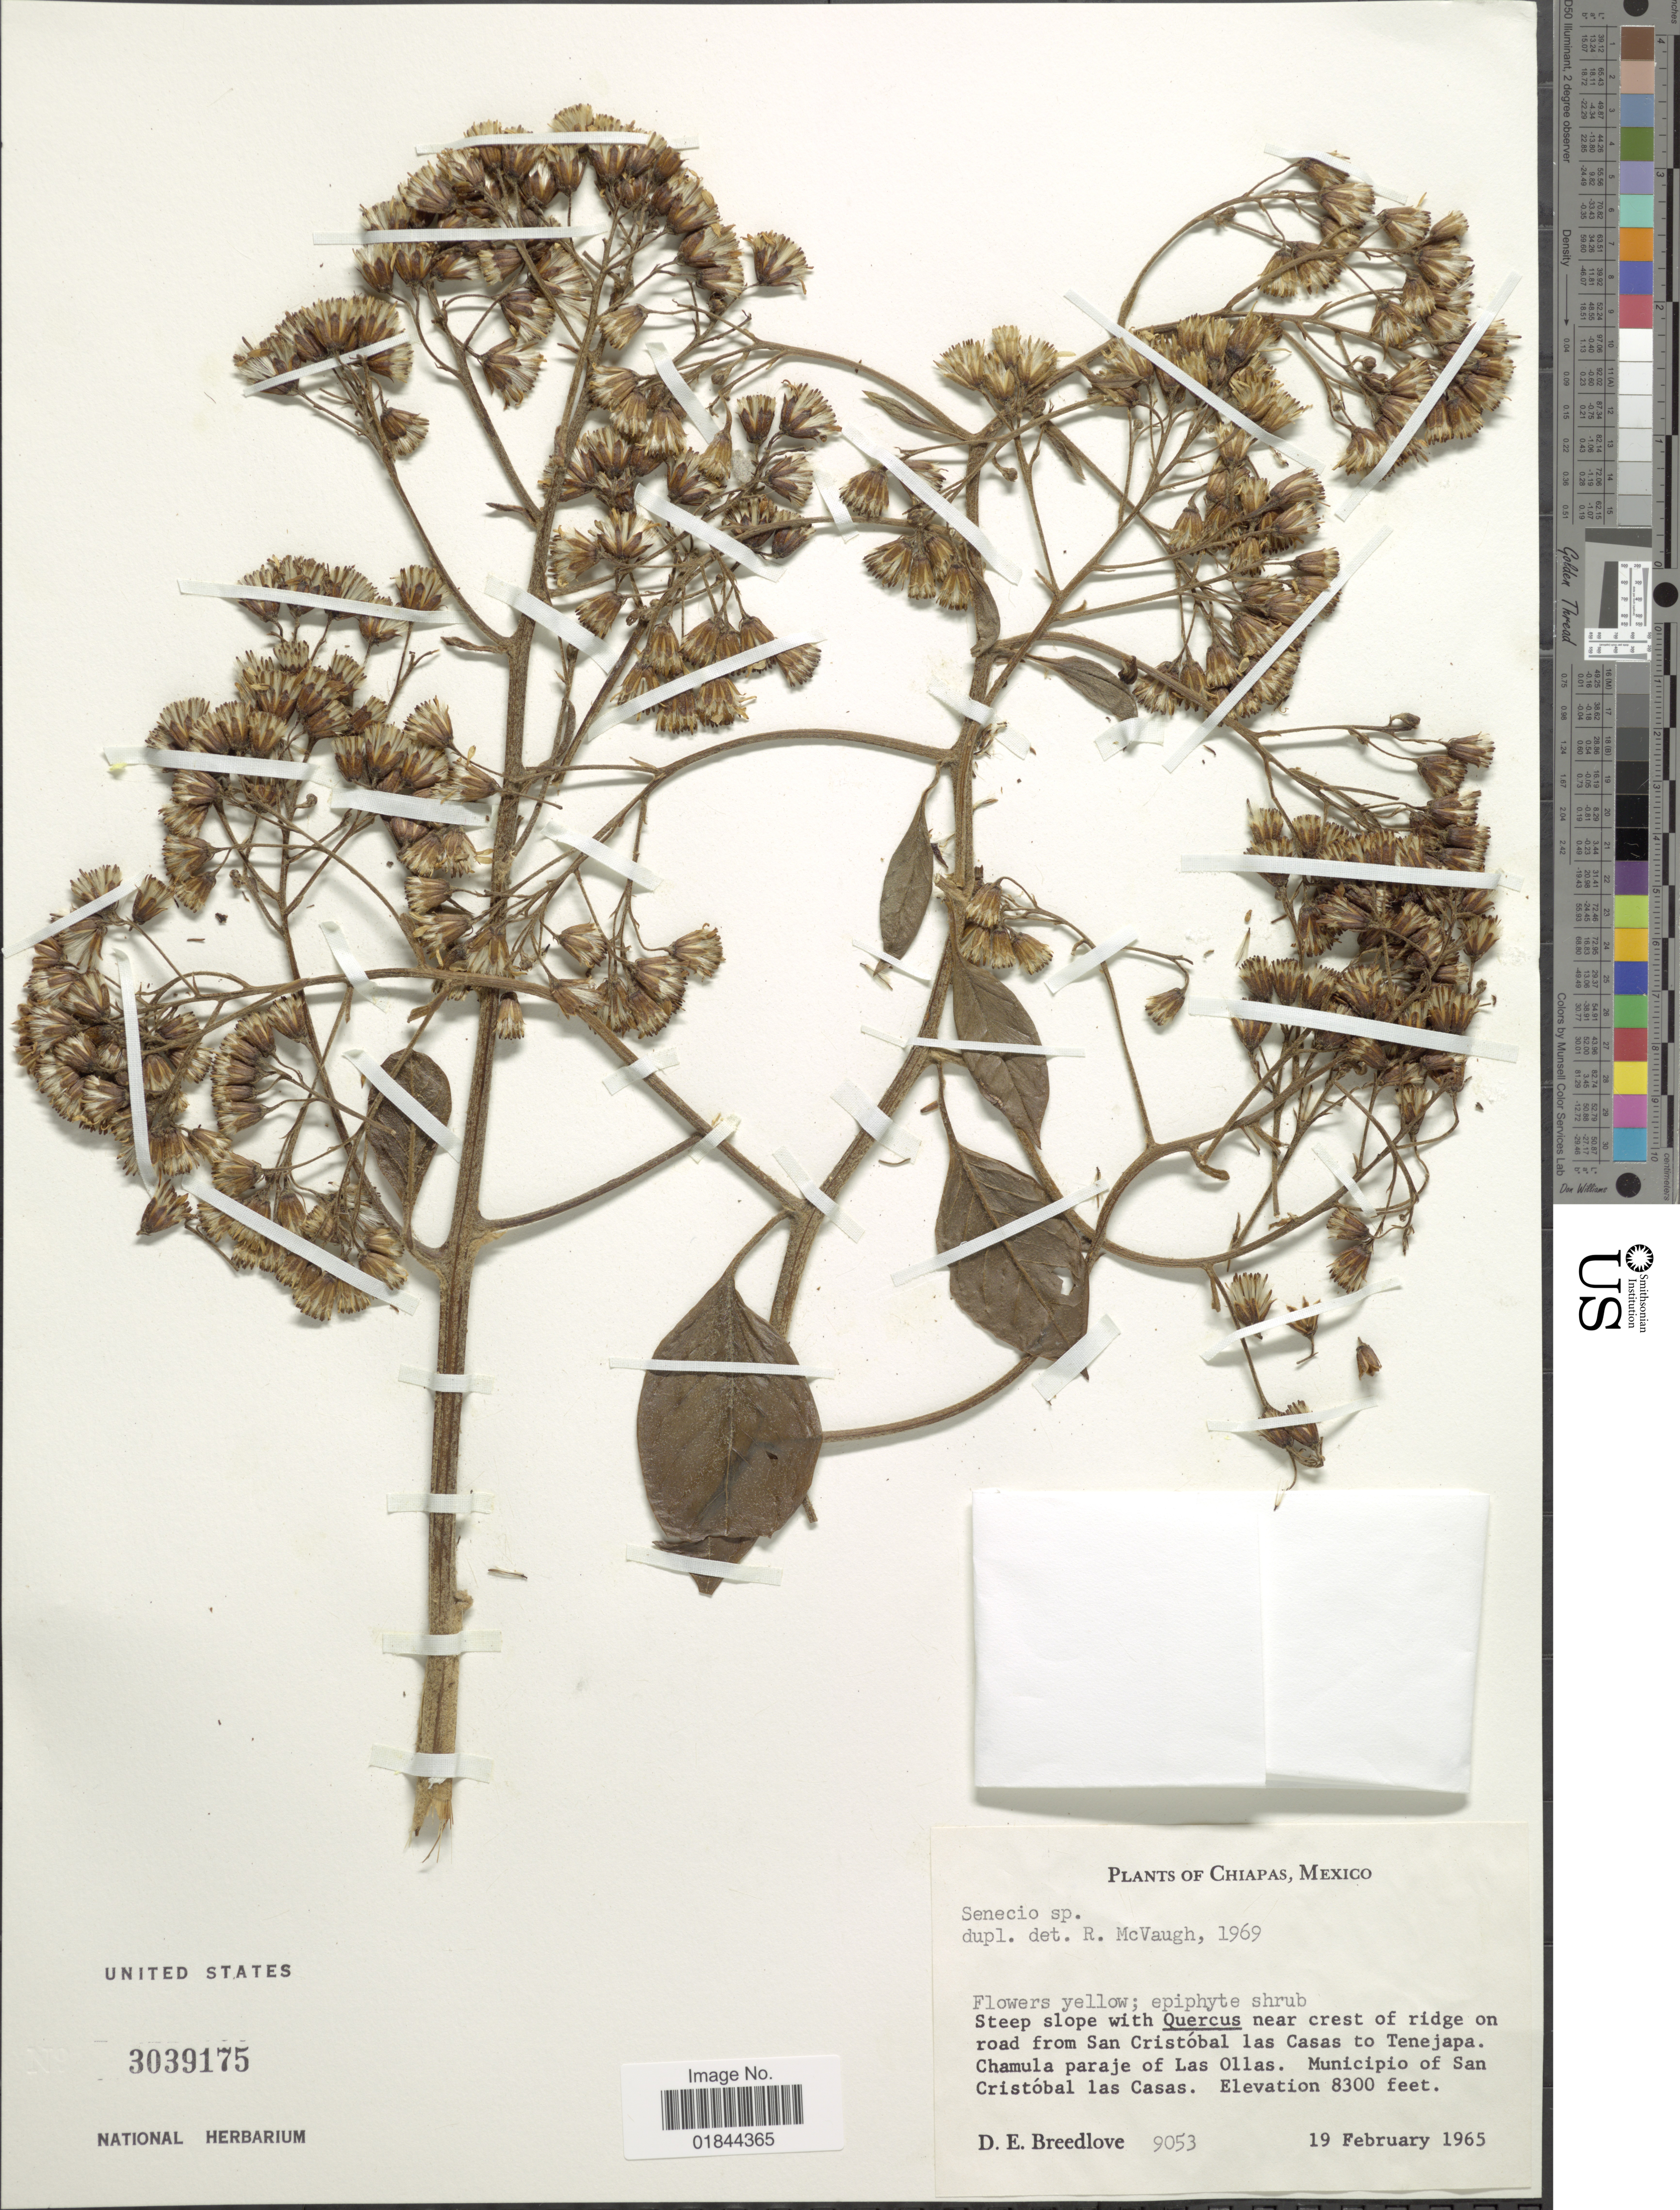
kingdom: Plantae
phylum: Tracheophyta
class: Magnoliopsida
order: Asterales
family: Asteraceae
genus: Pentacalia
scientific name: Pentacalia sp.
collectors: D. E. Breedlove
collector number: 9053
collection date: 1965-02-19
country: Mexico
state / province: Chiapas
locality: Steep slope with Quercus near crest of ridge on road from San Cristobal las Casas to Tenejapa. Chamula paraje of Las Ollas. Municipio of San Cristóbal las Casas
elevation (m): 2530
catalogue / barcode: US 3039175